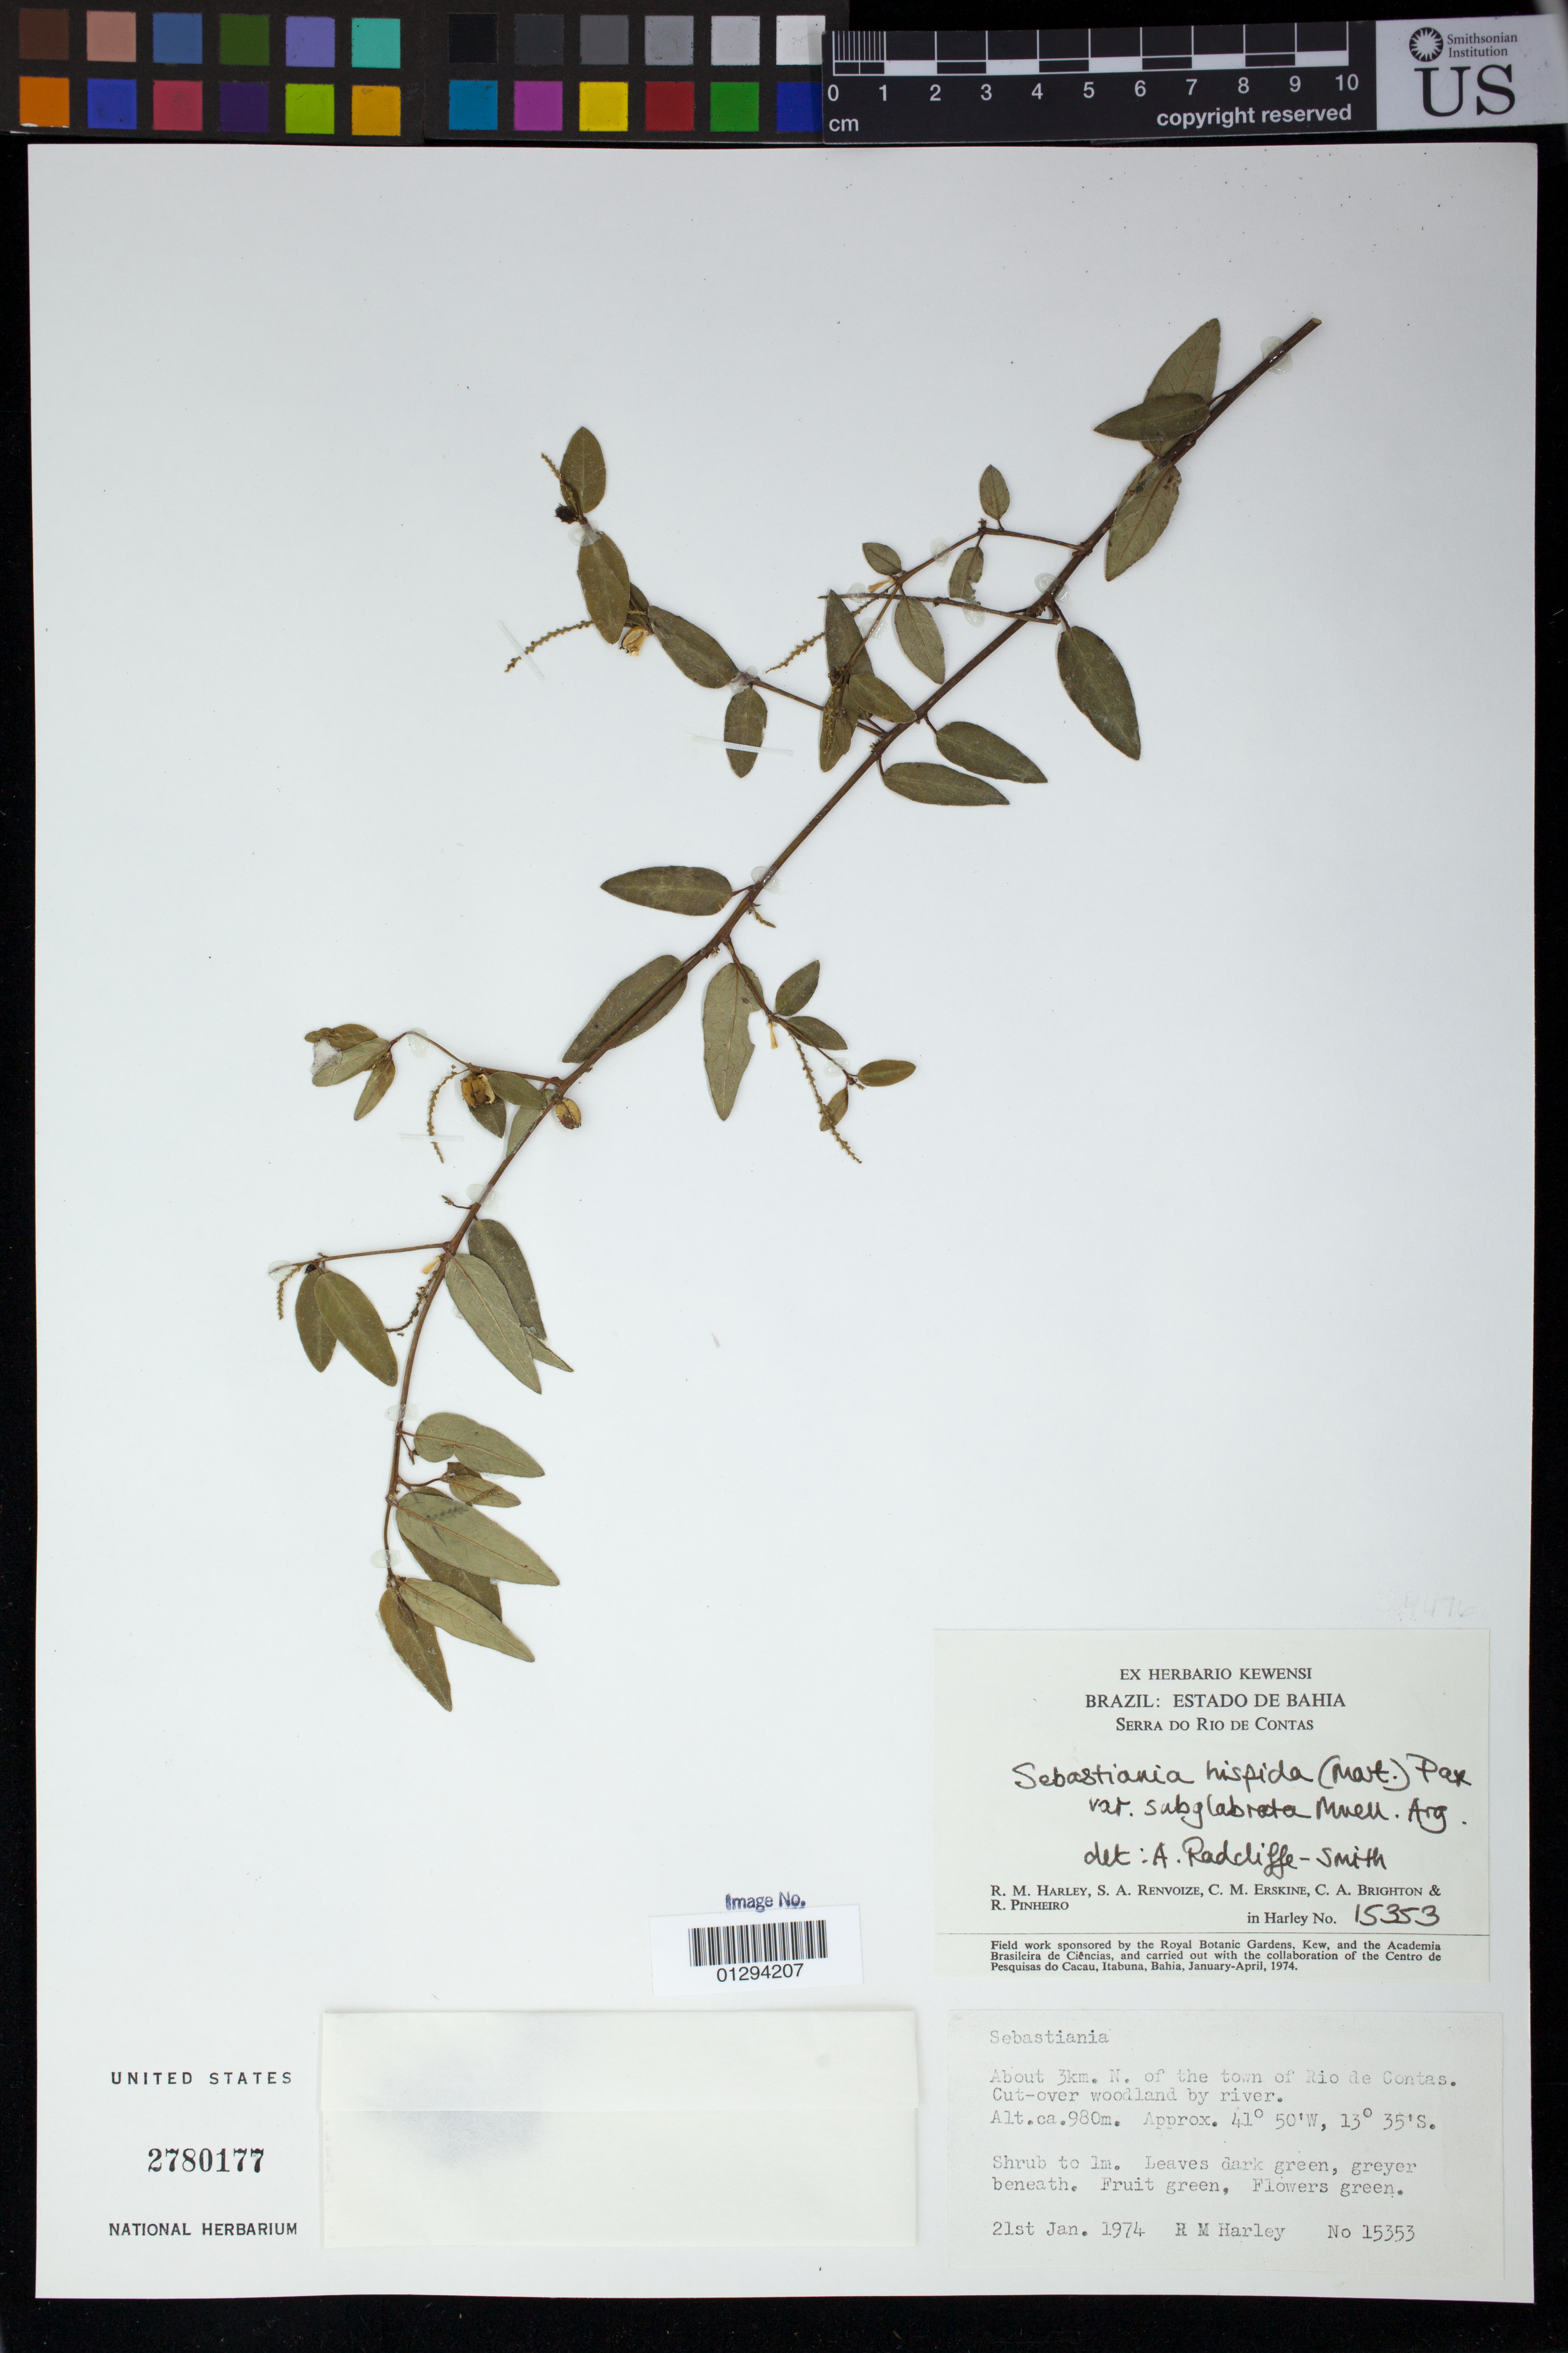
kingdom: Plantae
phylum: Tracheophyta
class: Magnoliopsida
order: Malpighiales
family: Euphorbiaceae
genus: Sebastiania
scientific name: Sebastiania hispida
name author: (Mart.) Pax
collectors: R. M. Harley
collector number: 15353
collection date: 1974-01-21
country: Brazil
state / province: Bahia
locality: About 3 km N of the town of Rio de Contas.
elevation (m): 980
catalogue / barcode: US 2780177